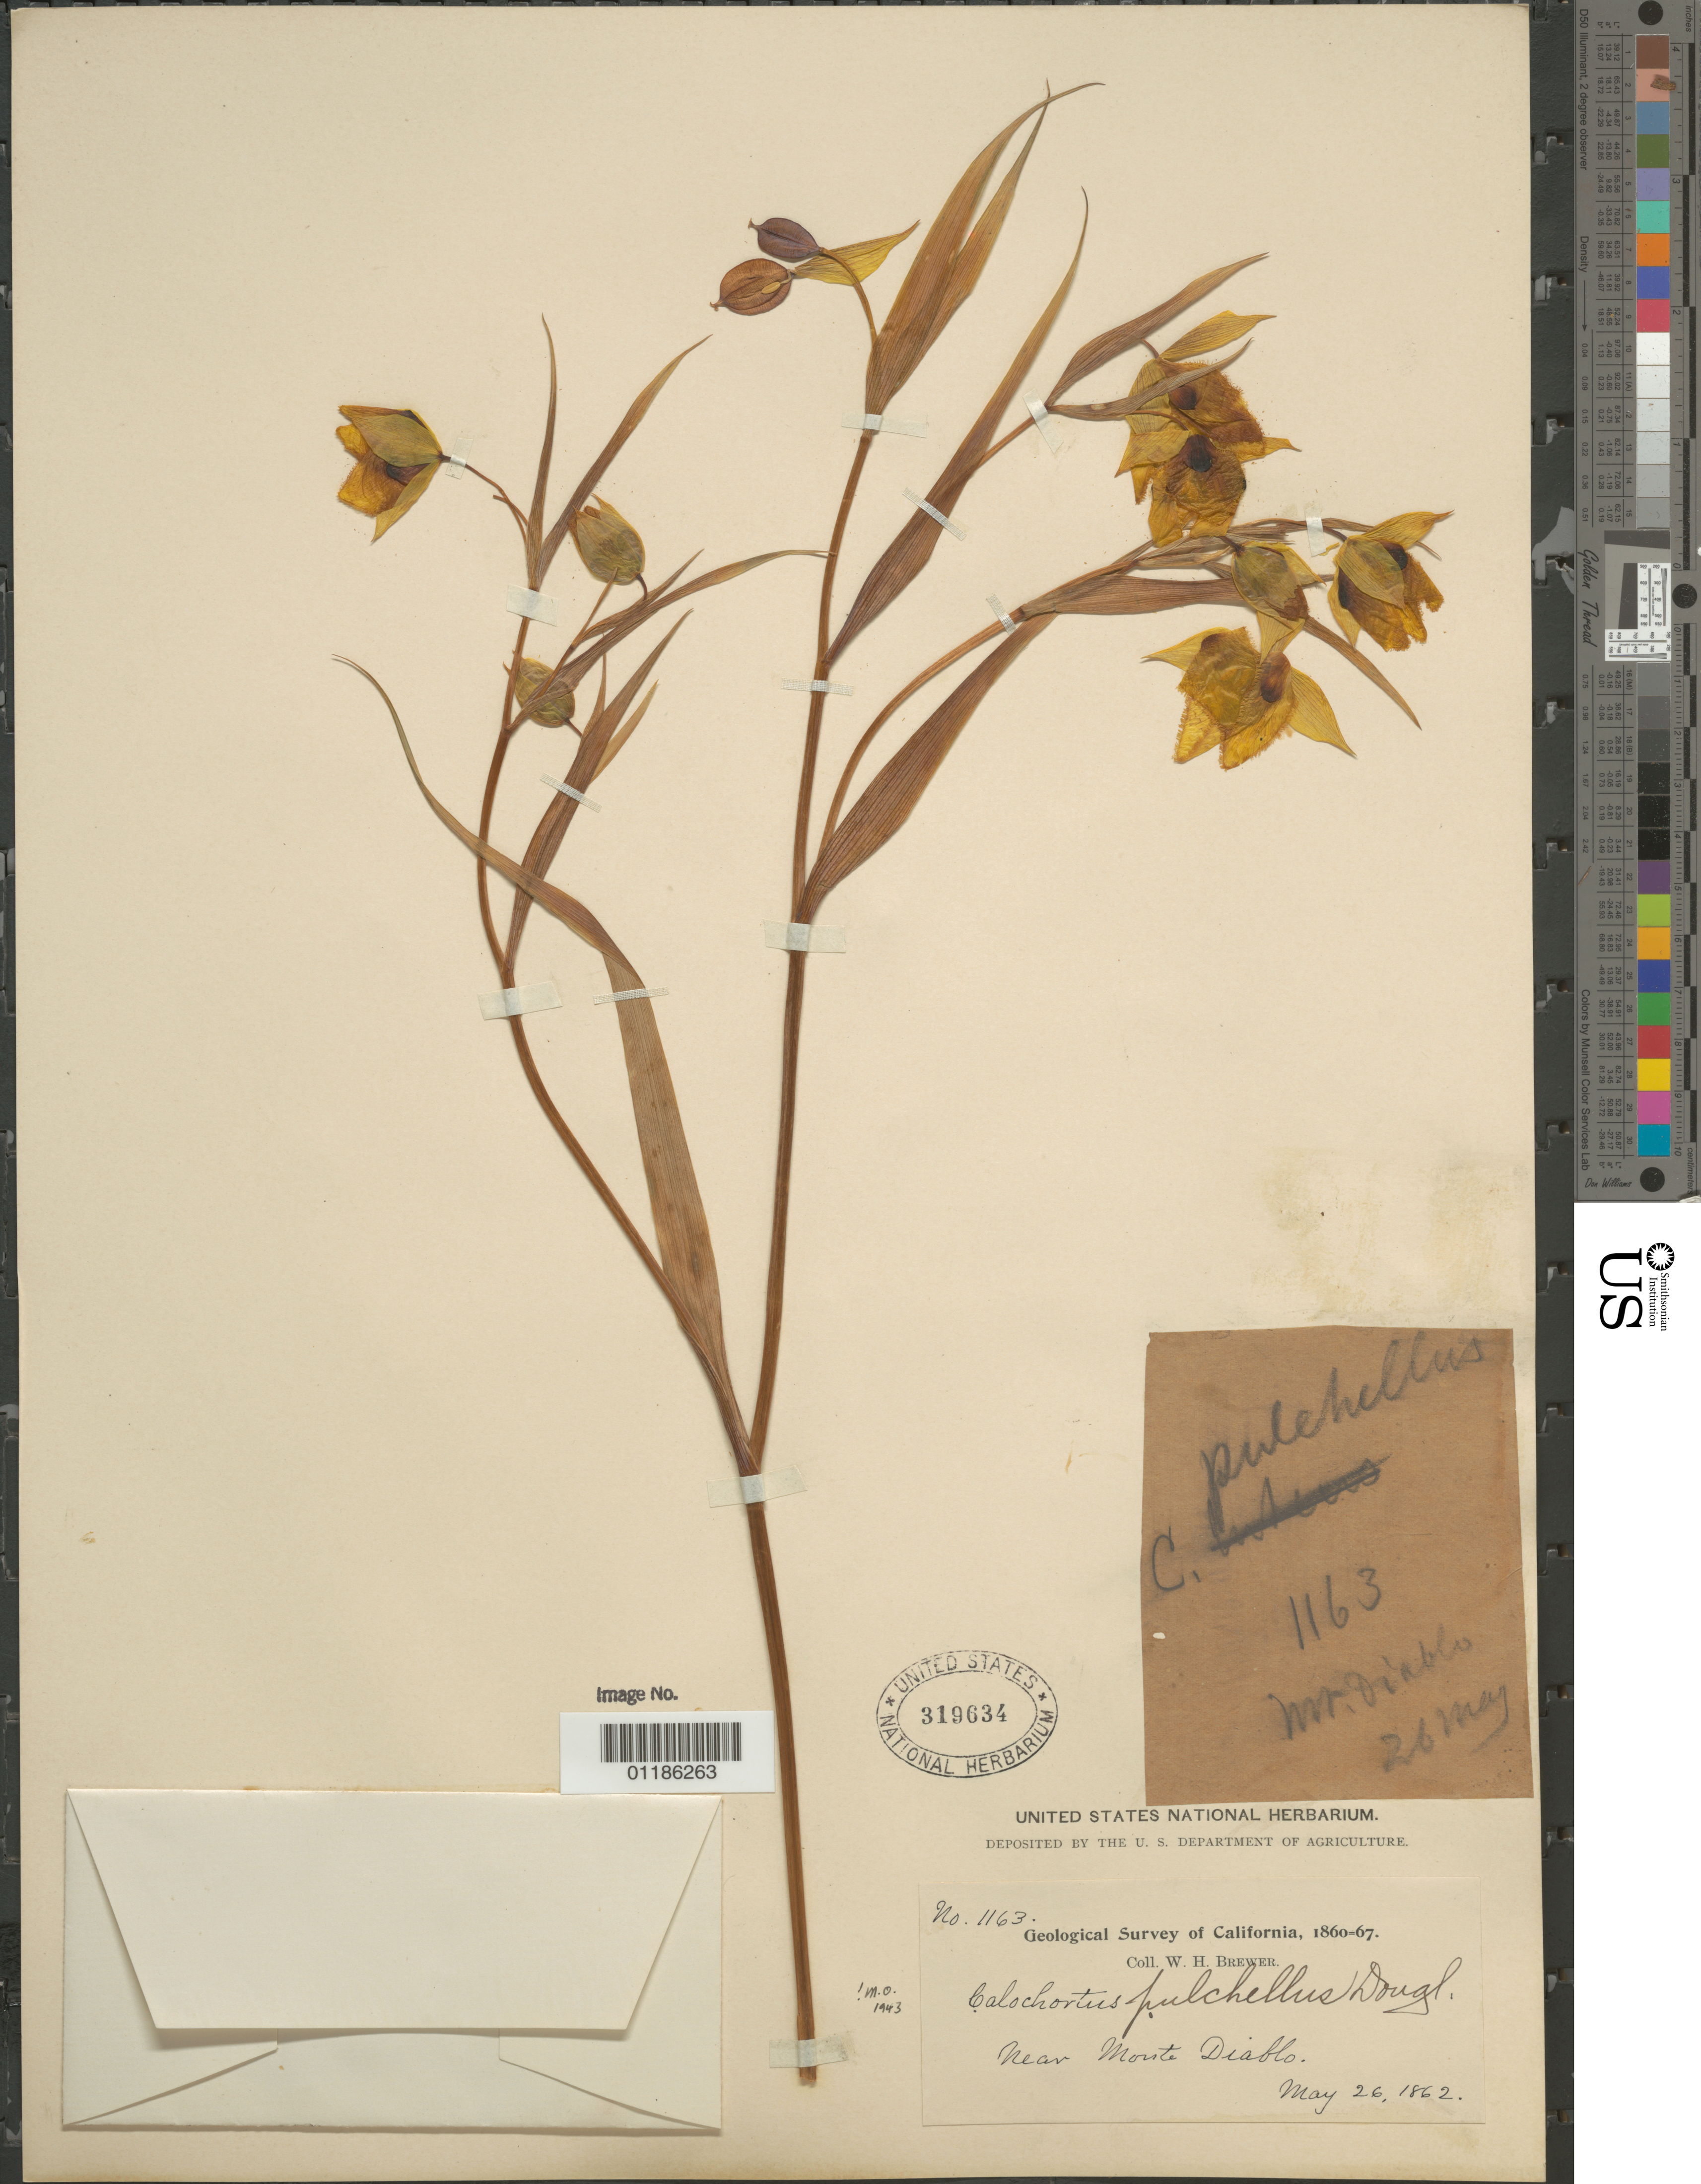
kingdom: Plantae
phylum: Tracheophyta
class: Liliopsida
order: Liliales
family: Liliaceae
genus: Calochortus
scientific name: Calochortus pulchellus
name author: (Benth.) Alph. Wood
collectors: W. H. Brewer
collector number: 1163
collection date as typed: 26 May 1862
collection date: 1862-05-26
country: United States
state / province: California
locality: Near Monte Diabolo.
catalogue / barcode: US 319634